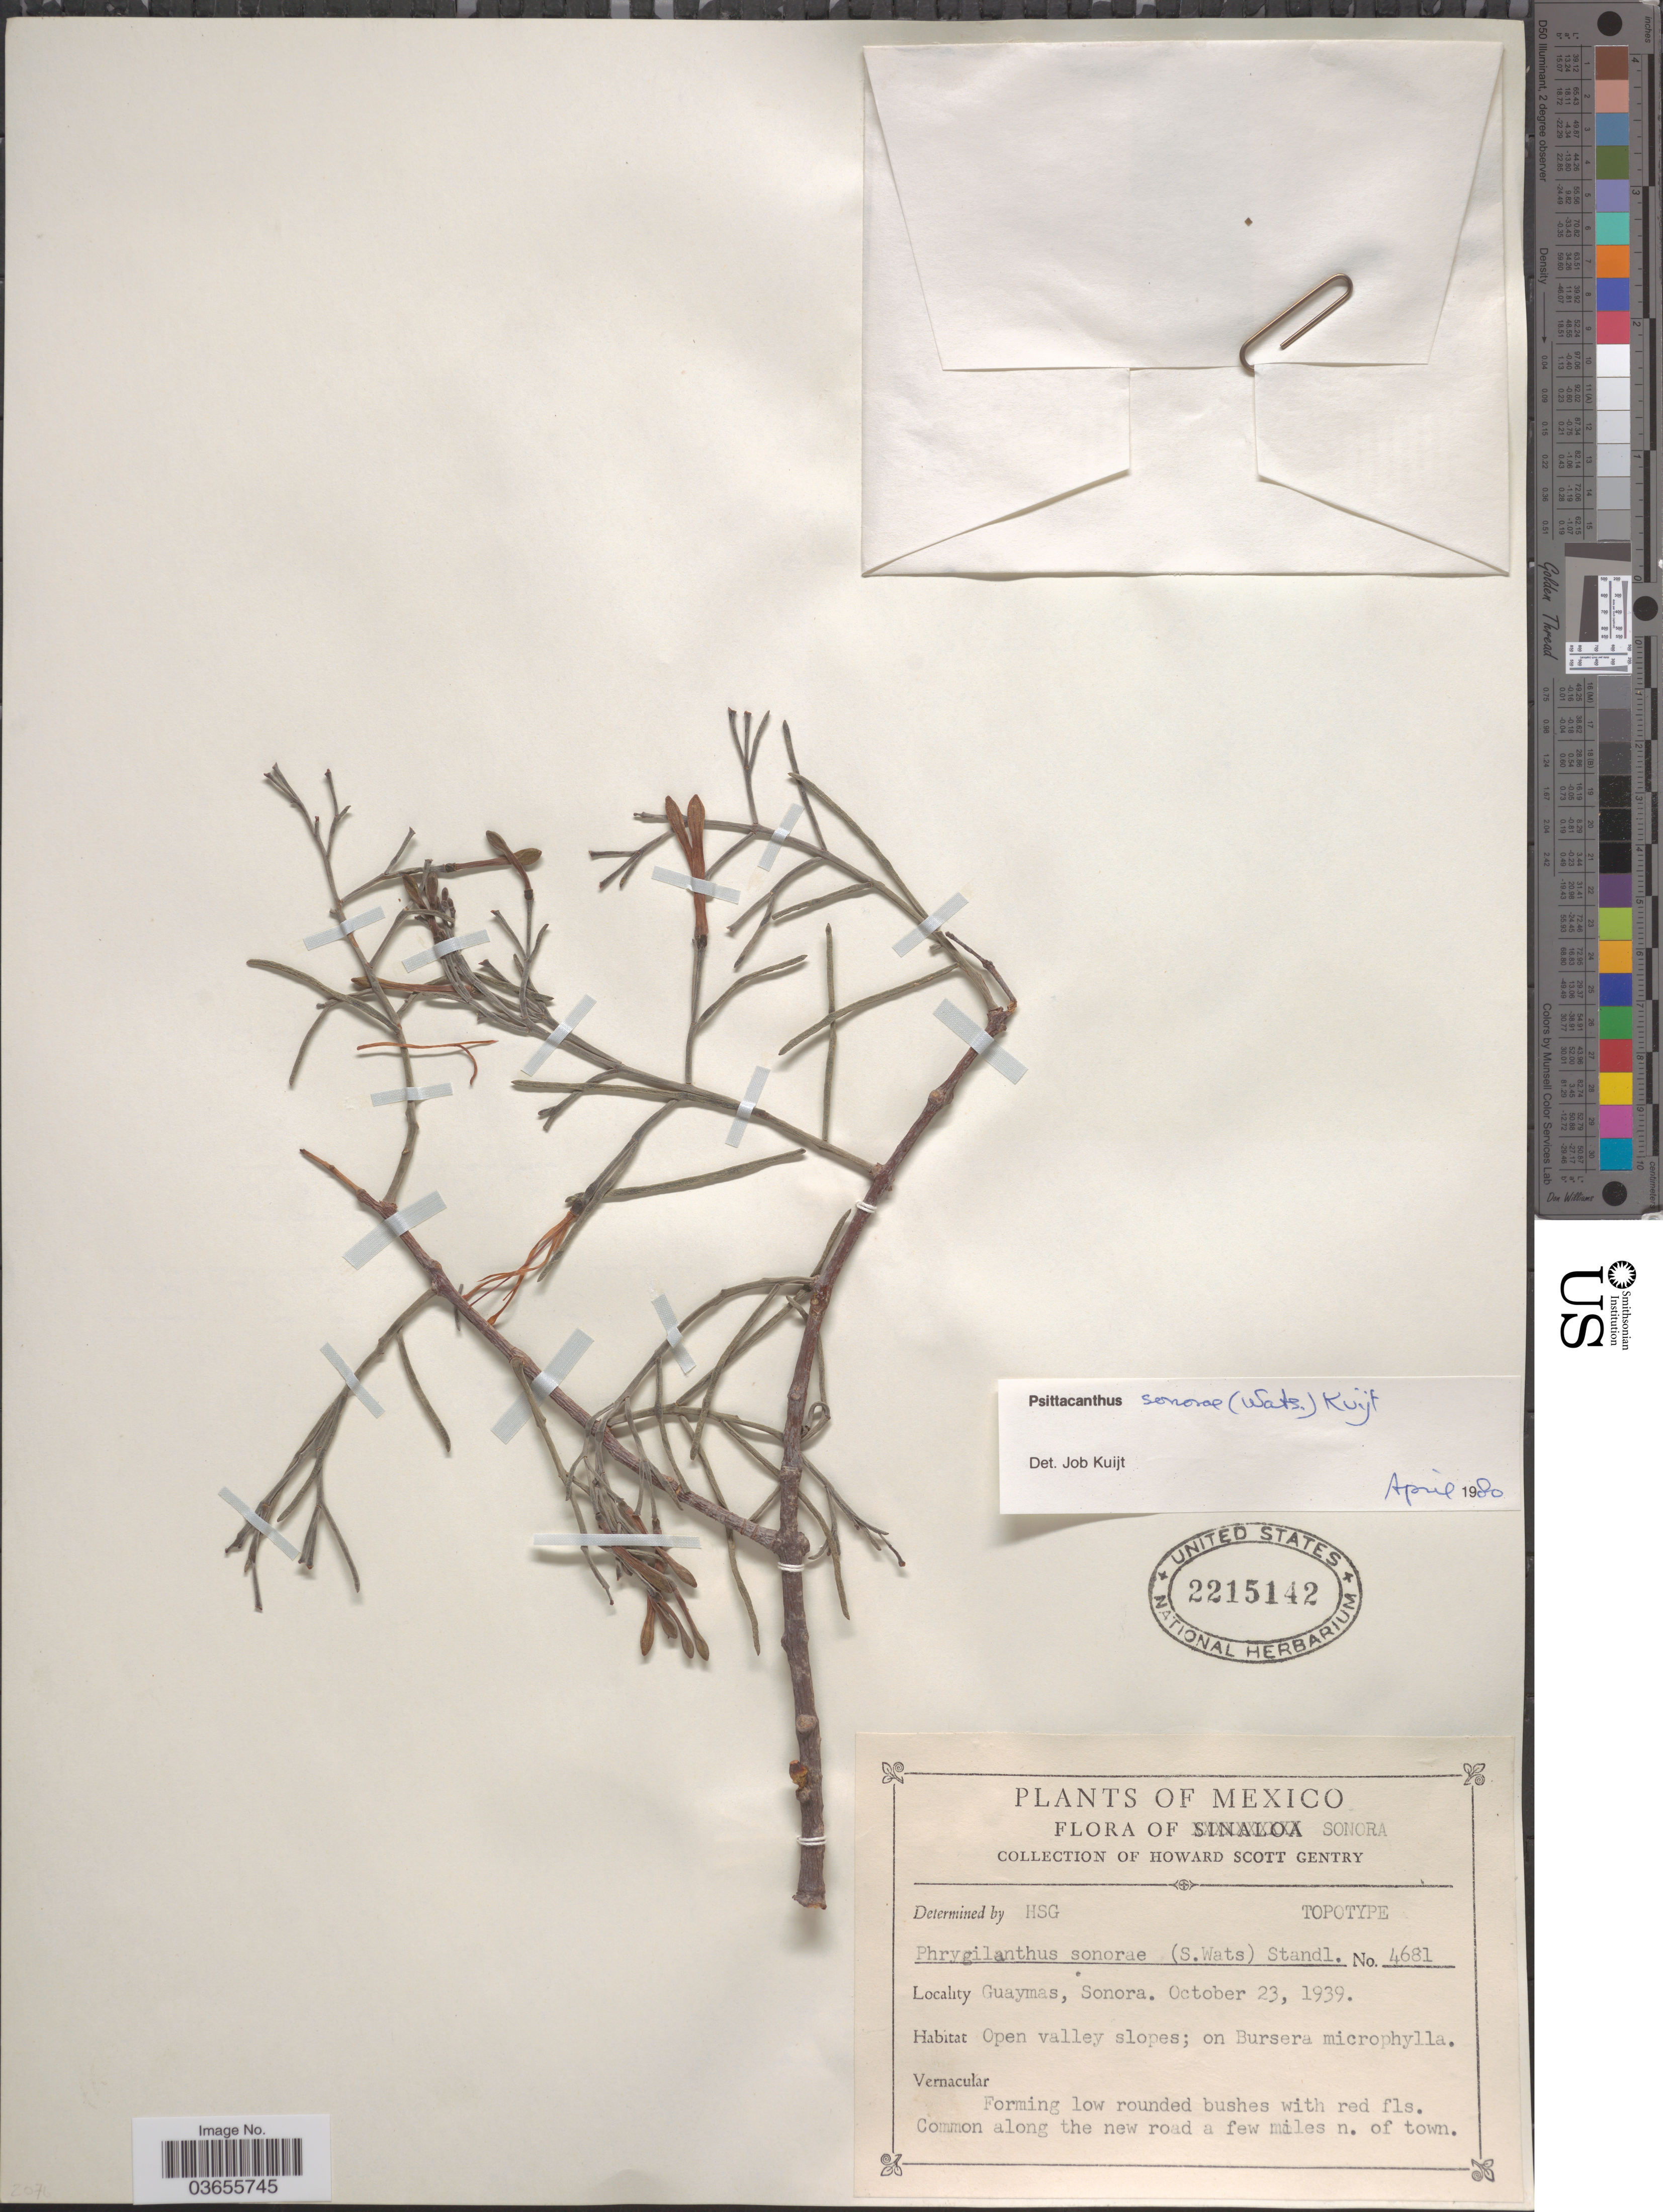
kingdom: Plantae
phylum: Tracheophyta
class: Magnoliopsida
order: Santalales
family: Loranthaceae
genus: Psittacanthus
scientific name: Psittacanthus sonorae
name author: (S. Watson) Kuijt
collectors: H. S. Gentry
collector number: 4681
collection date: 1939-10-23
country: Mexico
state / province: Sonora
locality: Guaymas. Common along the new road a few miles n. of town.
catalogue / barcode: US 2215142